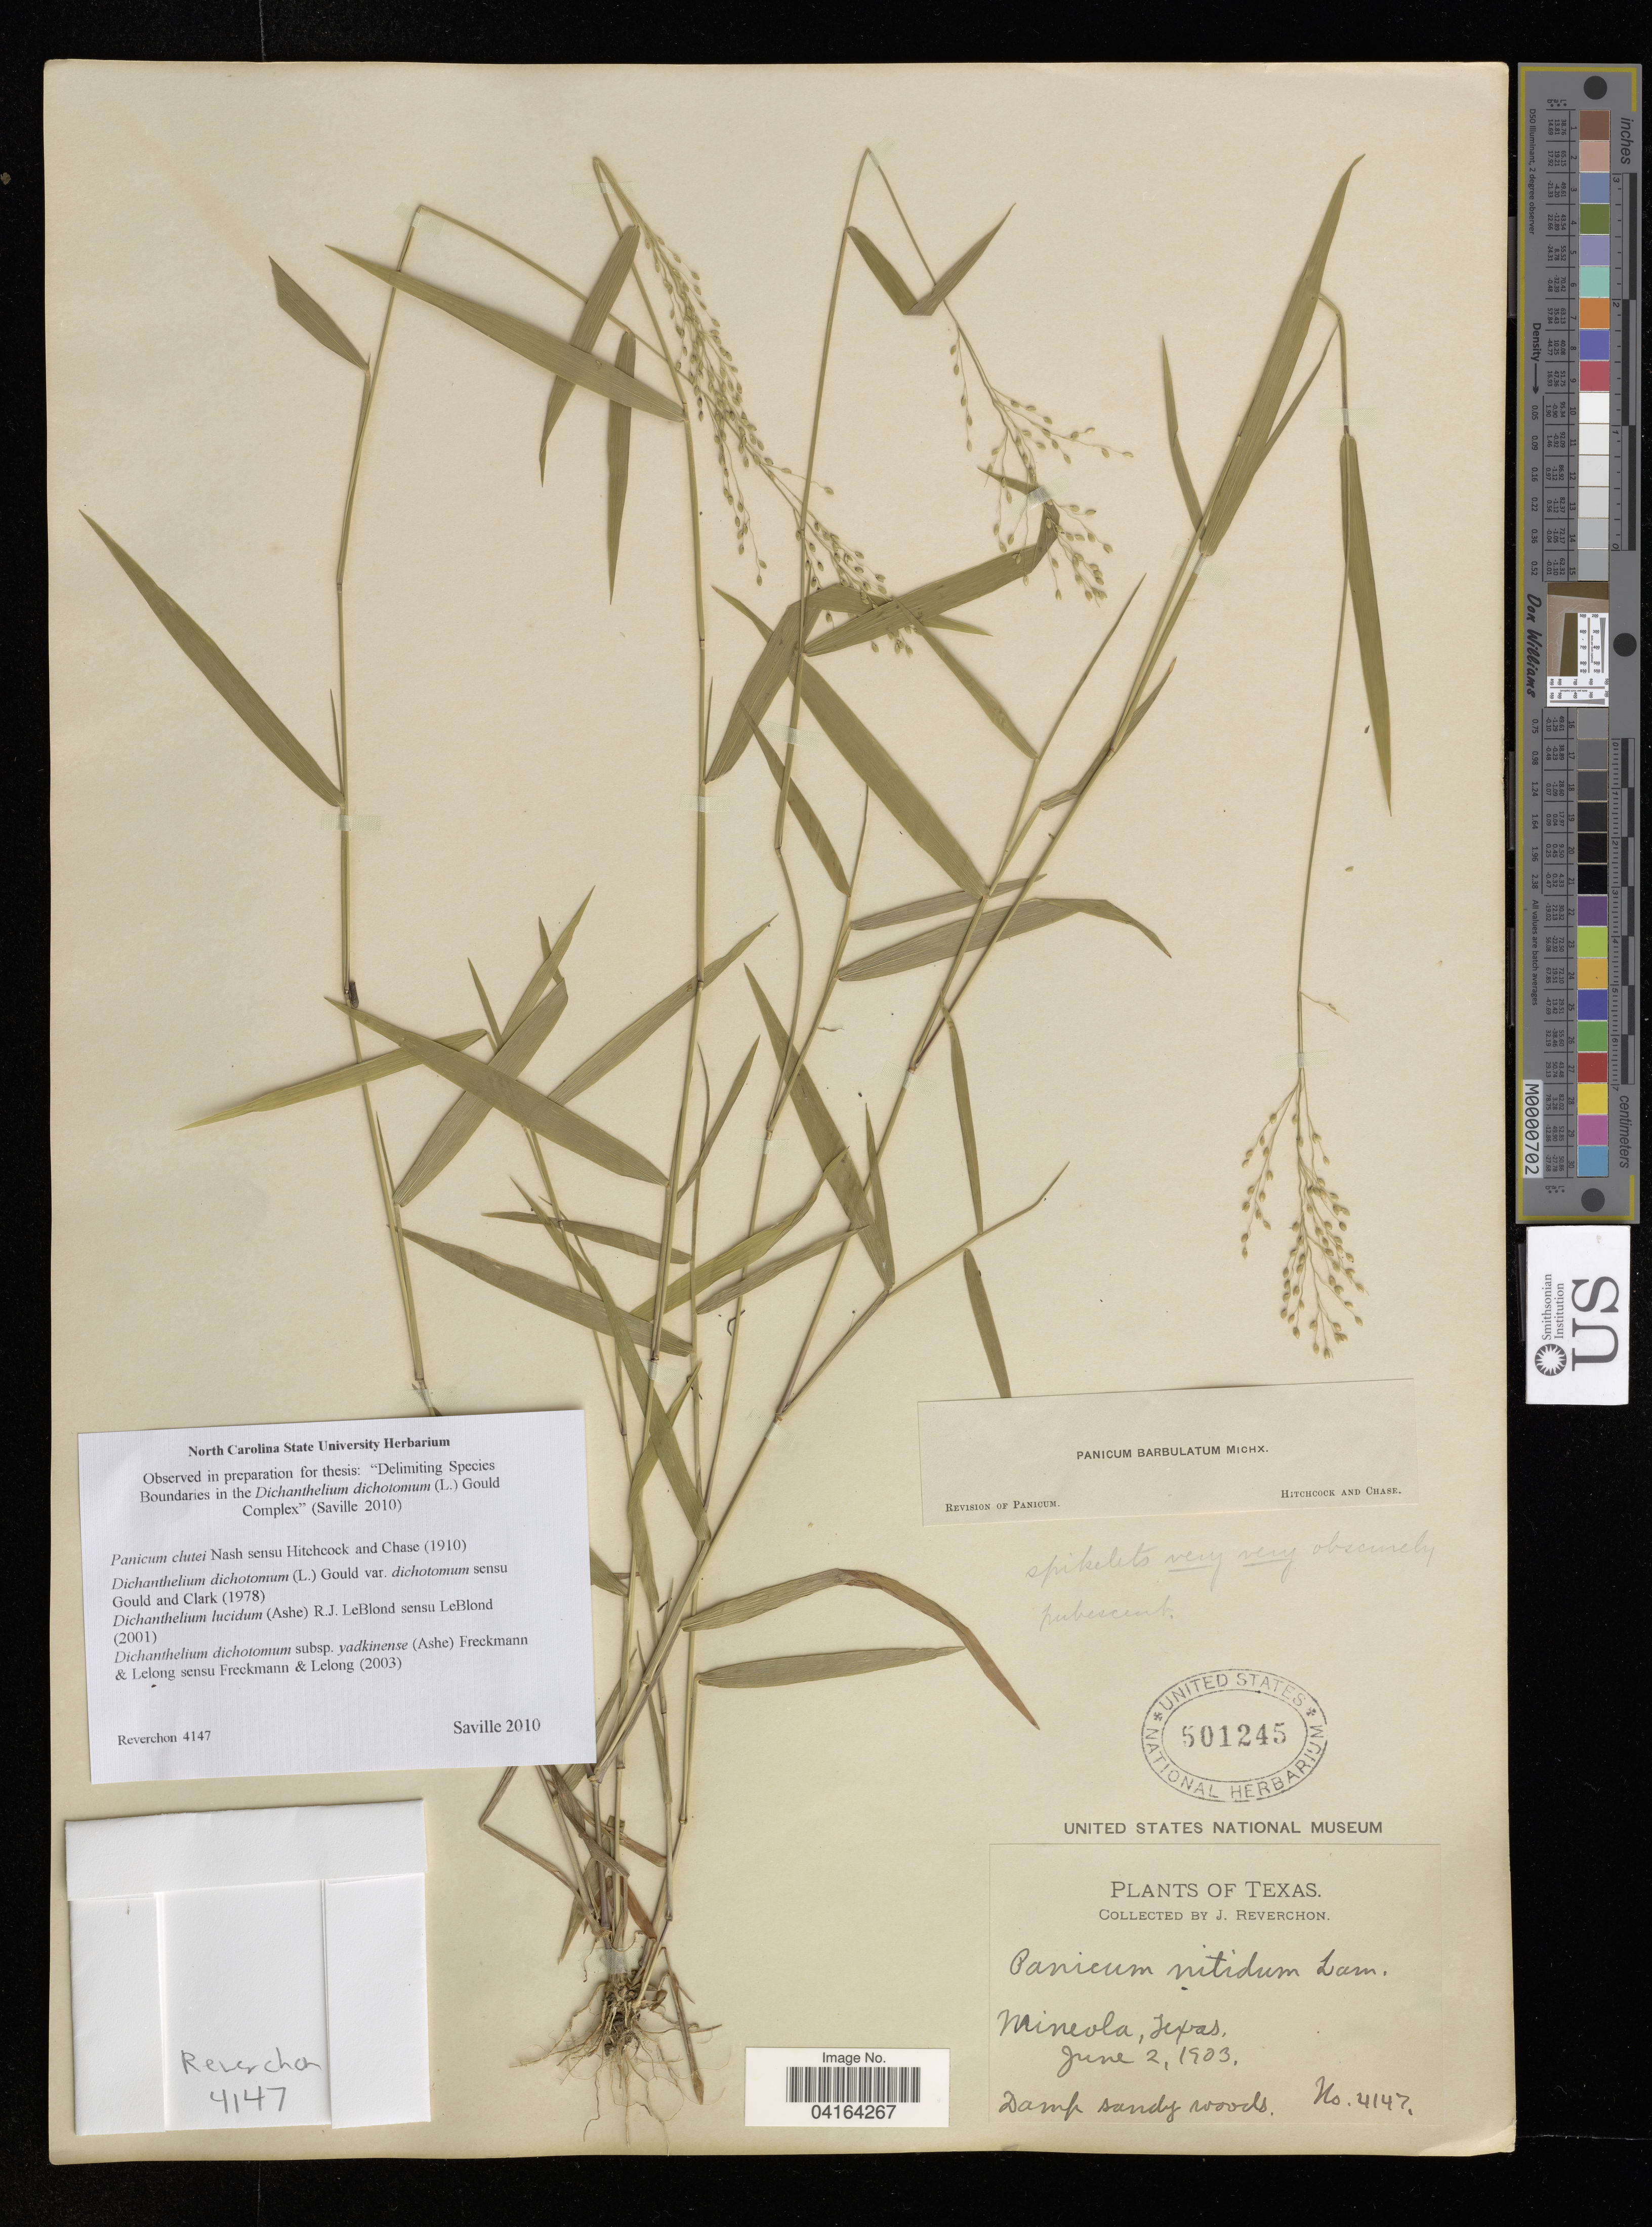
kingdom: Plantae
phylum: Tracheophyta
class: Liliopsida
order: Poales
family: Poaceae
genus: Dichanthelium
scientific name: Dichanthelium dichotomum subsp. yadkinense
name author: (Ashe) Freckmann & Lelong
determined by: Saville, A. C., (NCSC), North Carolina State University (UNITED STATES)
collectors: J. Reverchon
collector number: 4147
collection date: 1903-06-02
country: United States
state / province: Texas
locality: Mineola.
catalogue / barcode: US 501245